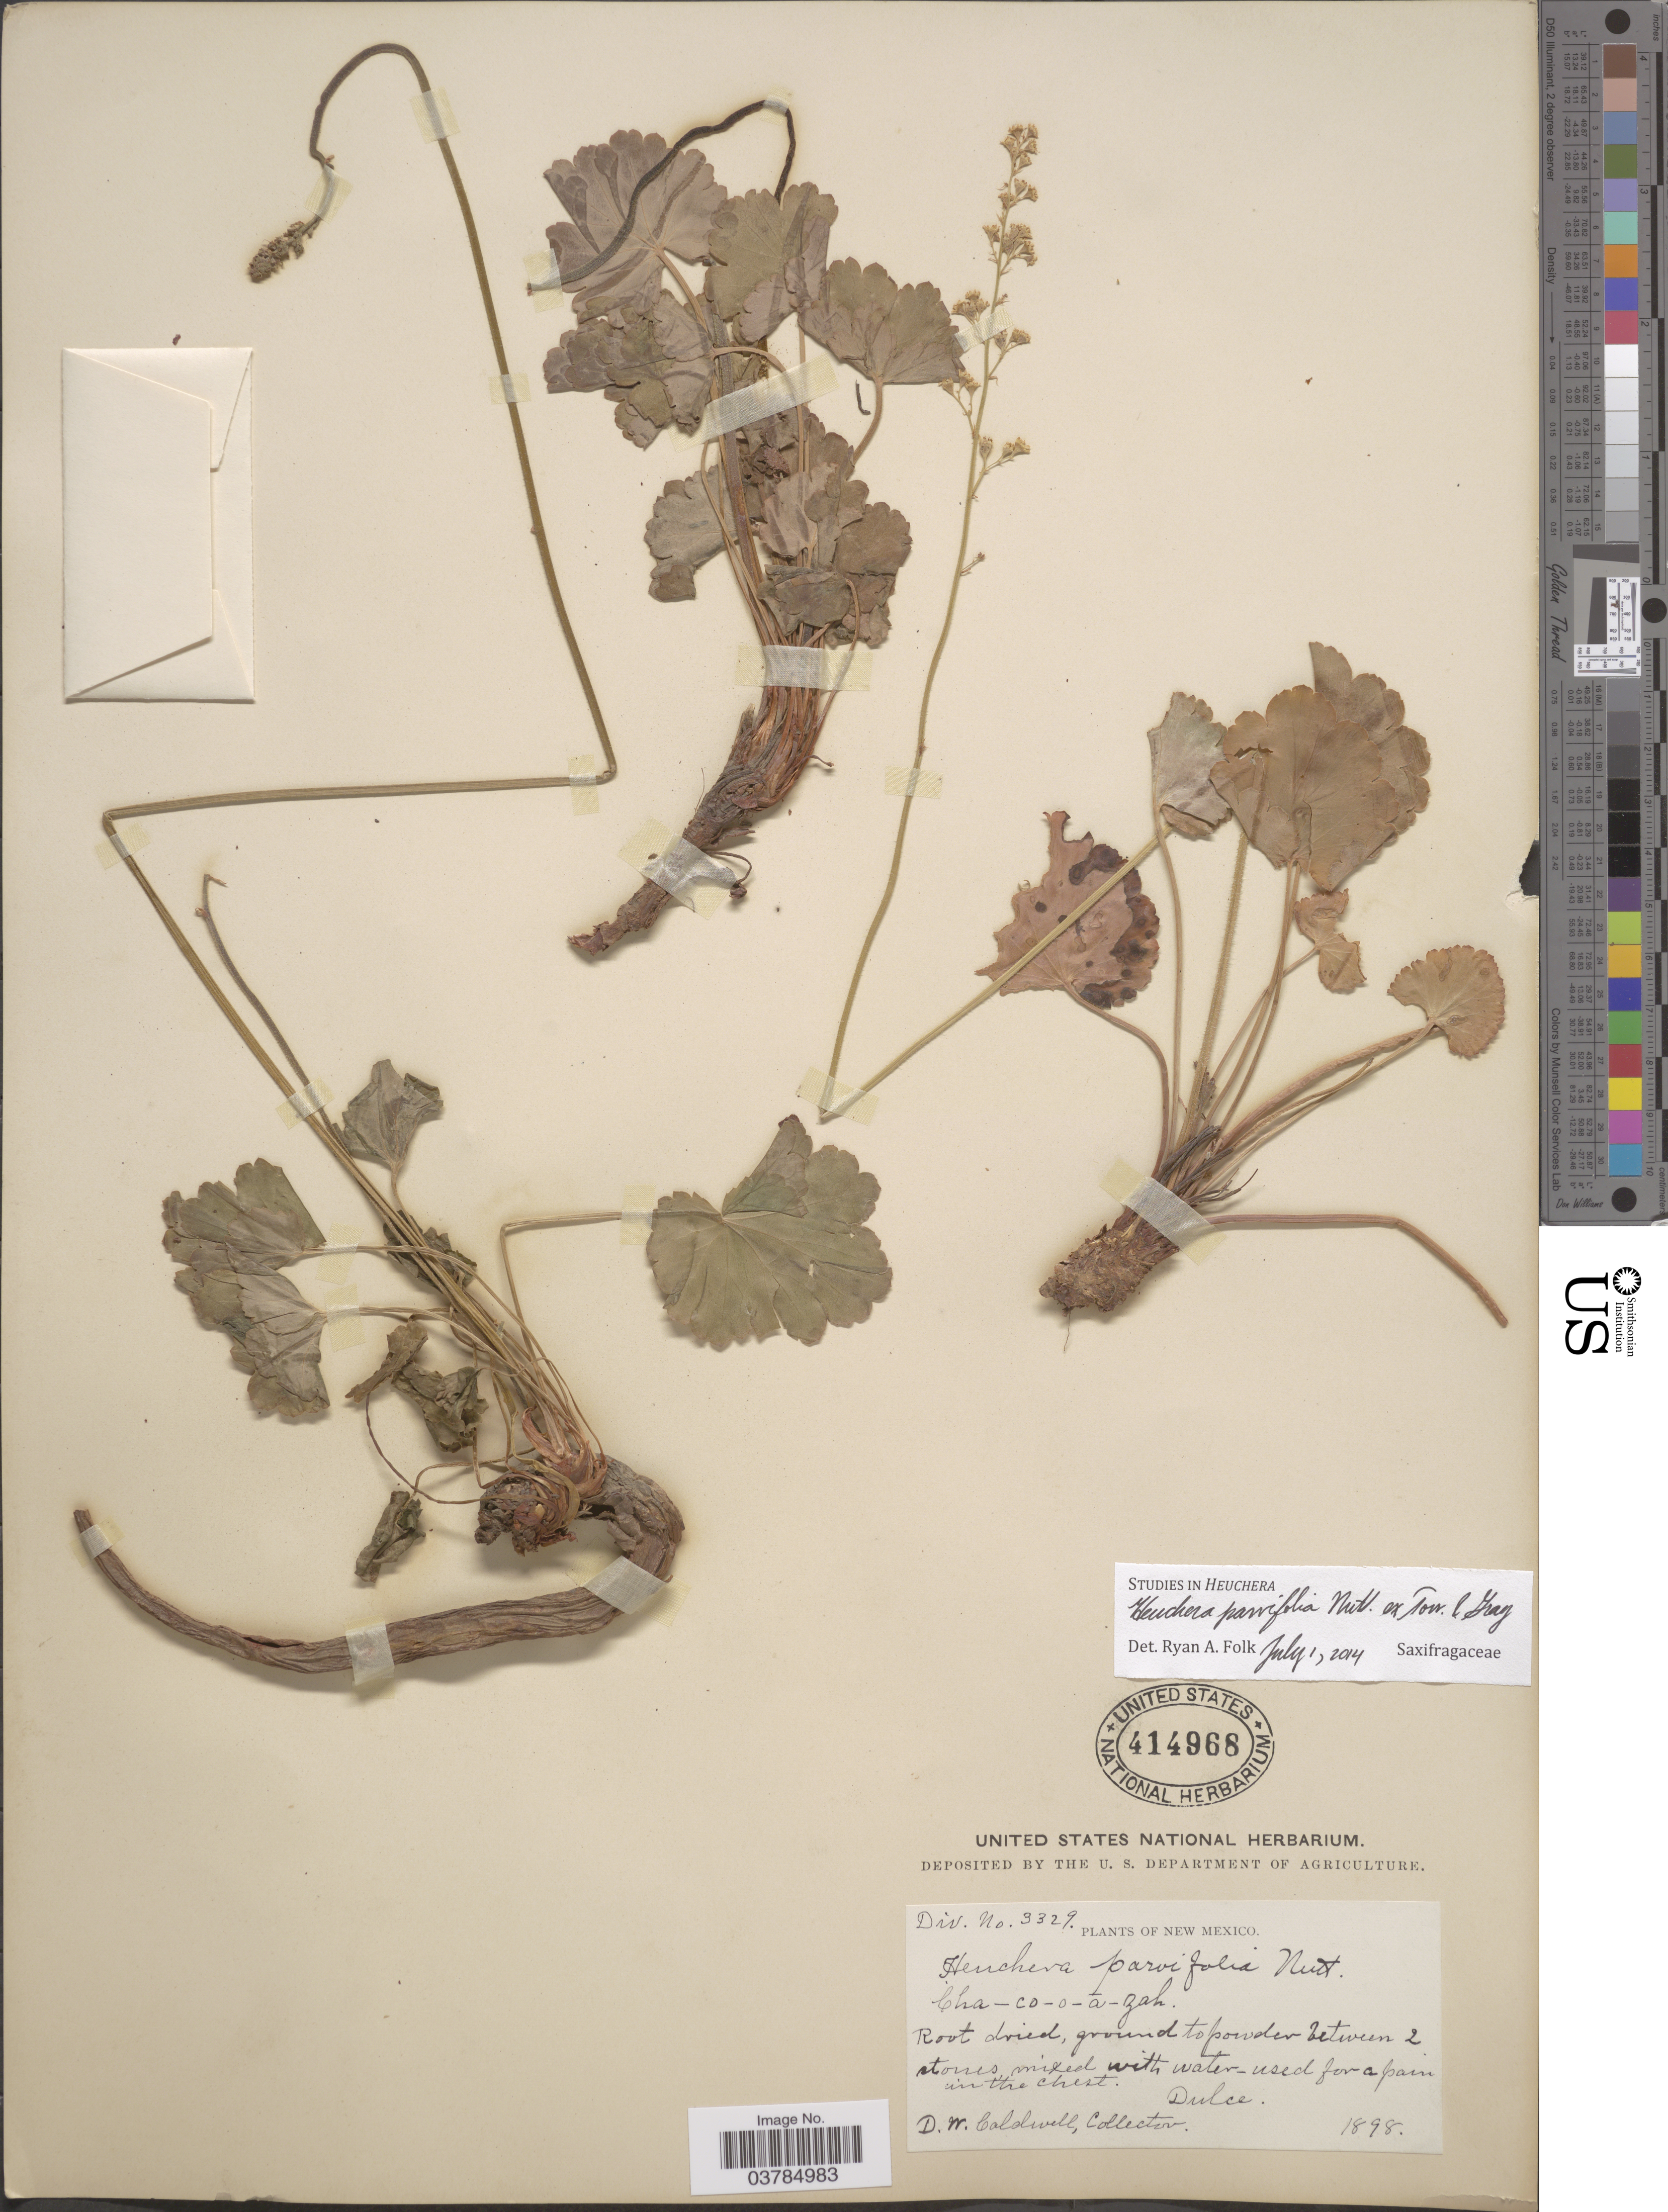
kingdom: Plantae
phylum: Tracheophyta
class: Magnoliopsida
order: Saxifragales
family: Saxifragaceae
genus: Heuchera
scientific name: Heuchera parvifolia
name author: Nutt.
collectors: D. Caldwell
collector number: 3329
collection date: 1898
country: United States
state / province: New Mexico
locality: Dulce.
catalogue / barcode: US 414968